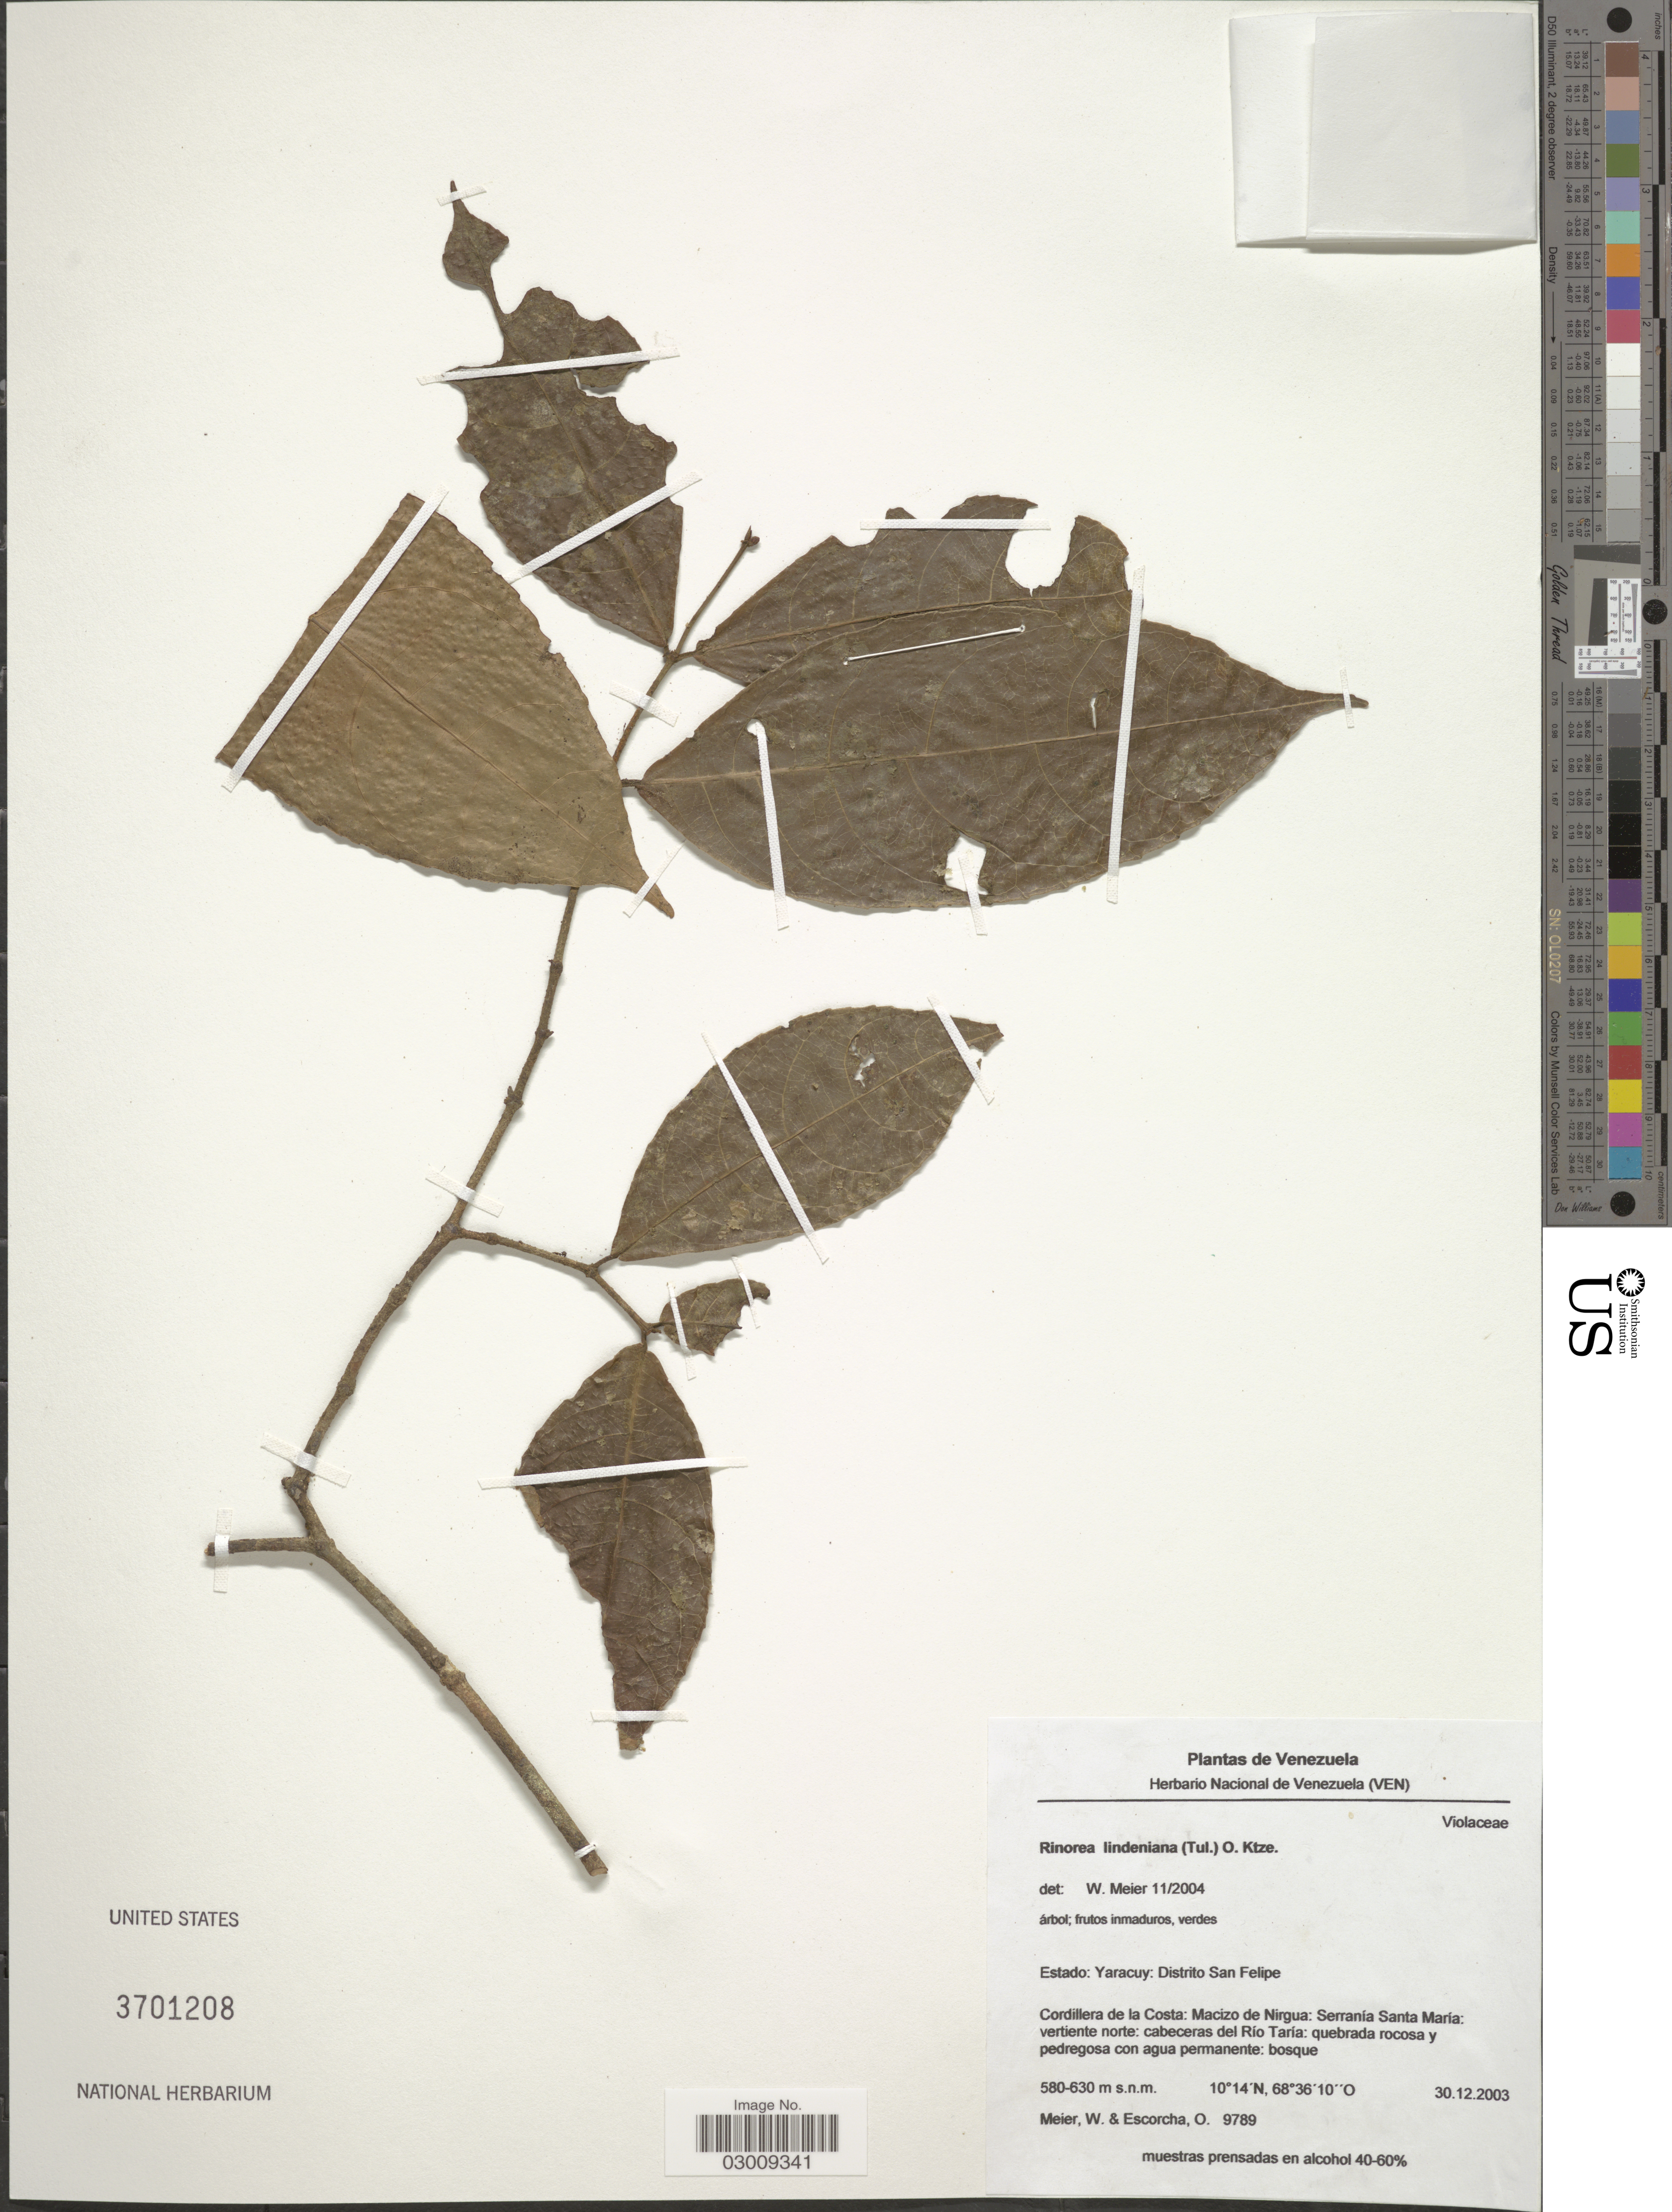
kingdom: Plantae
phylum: Tracheophyta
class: Magnoliopsida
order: Malpighiales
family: Violaceae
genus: Rinorea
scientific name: Rinorea lindeniana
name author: (Tul.) Kuntze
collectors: W. Meier & O. Escorcha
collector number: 9789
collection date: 2003-12-30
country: Venezuela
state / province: Yaracuy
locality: Distrito San Felipe. Cordillera de la Costa: Macizo de Nirgua: Serranía Santa María: vertiente norte: cabeceras del Río Taría.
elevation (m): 580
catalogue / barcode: US 3701208